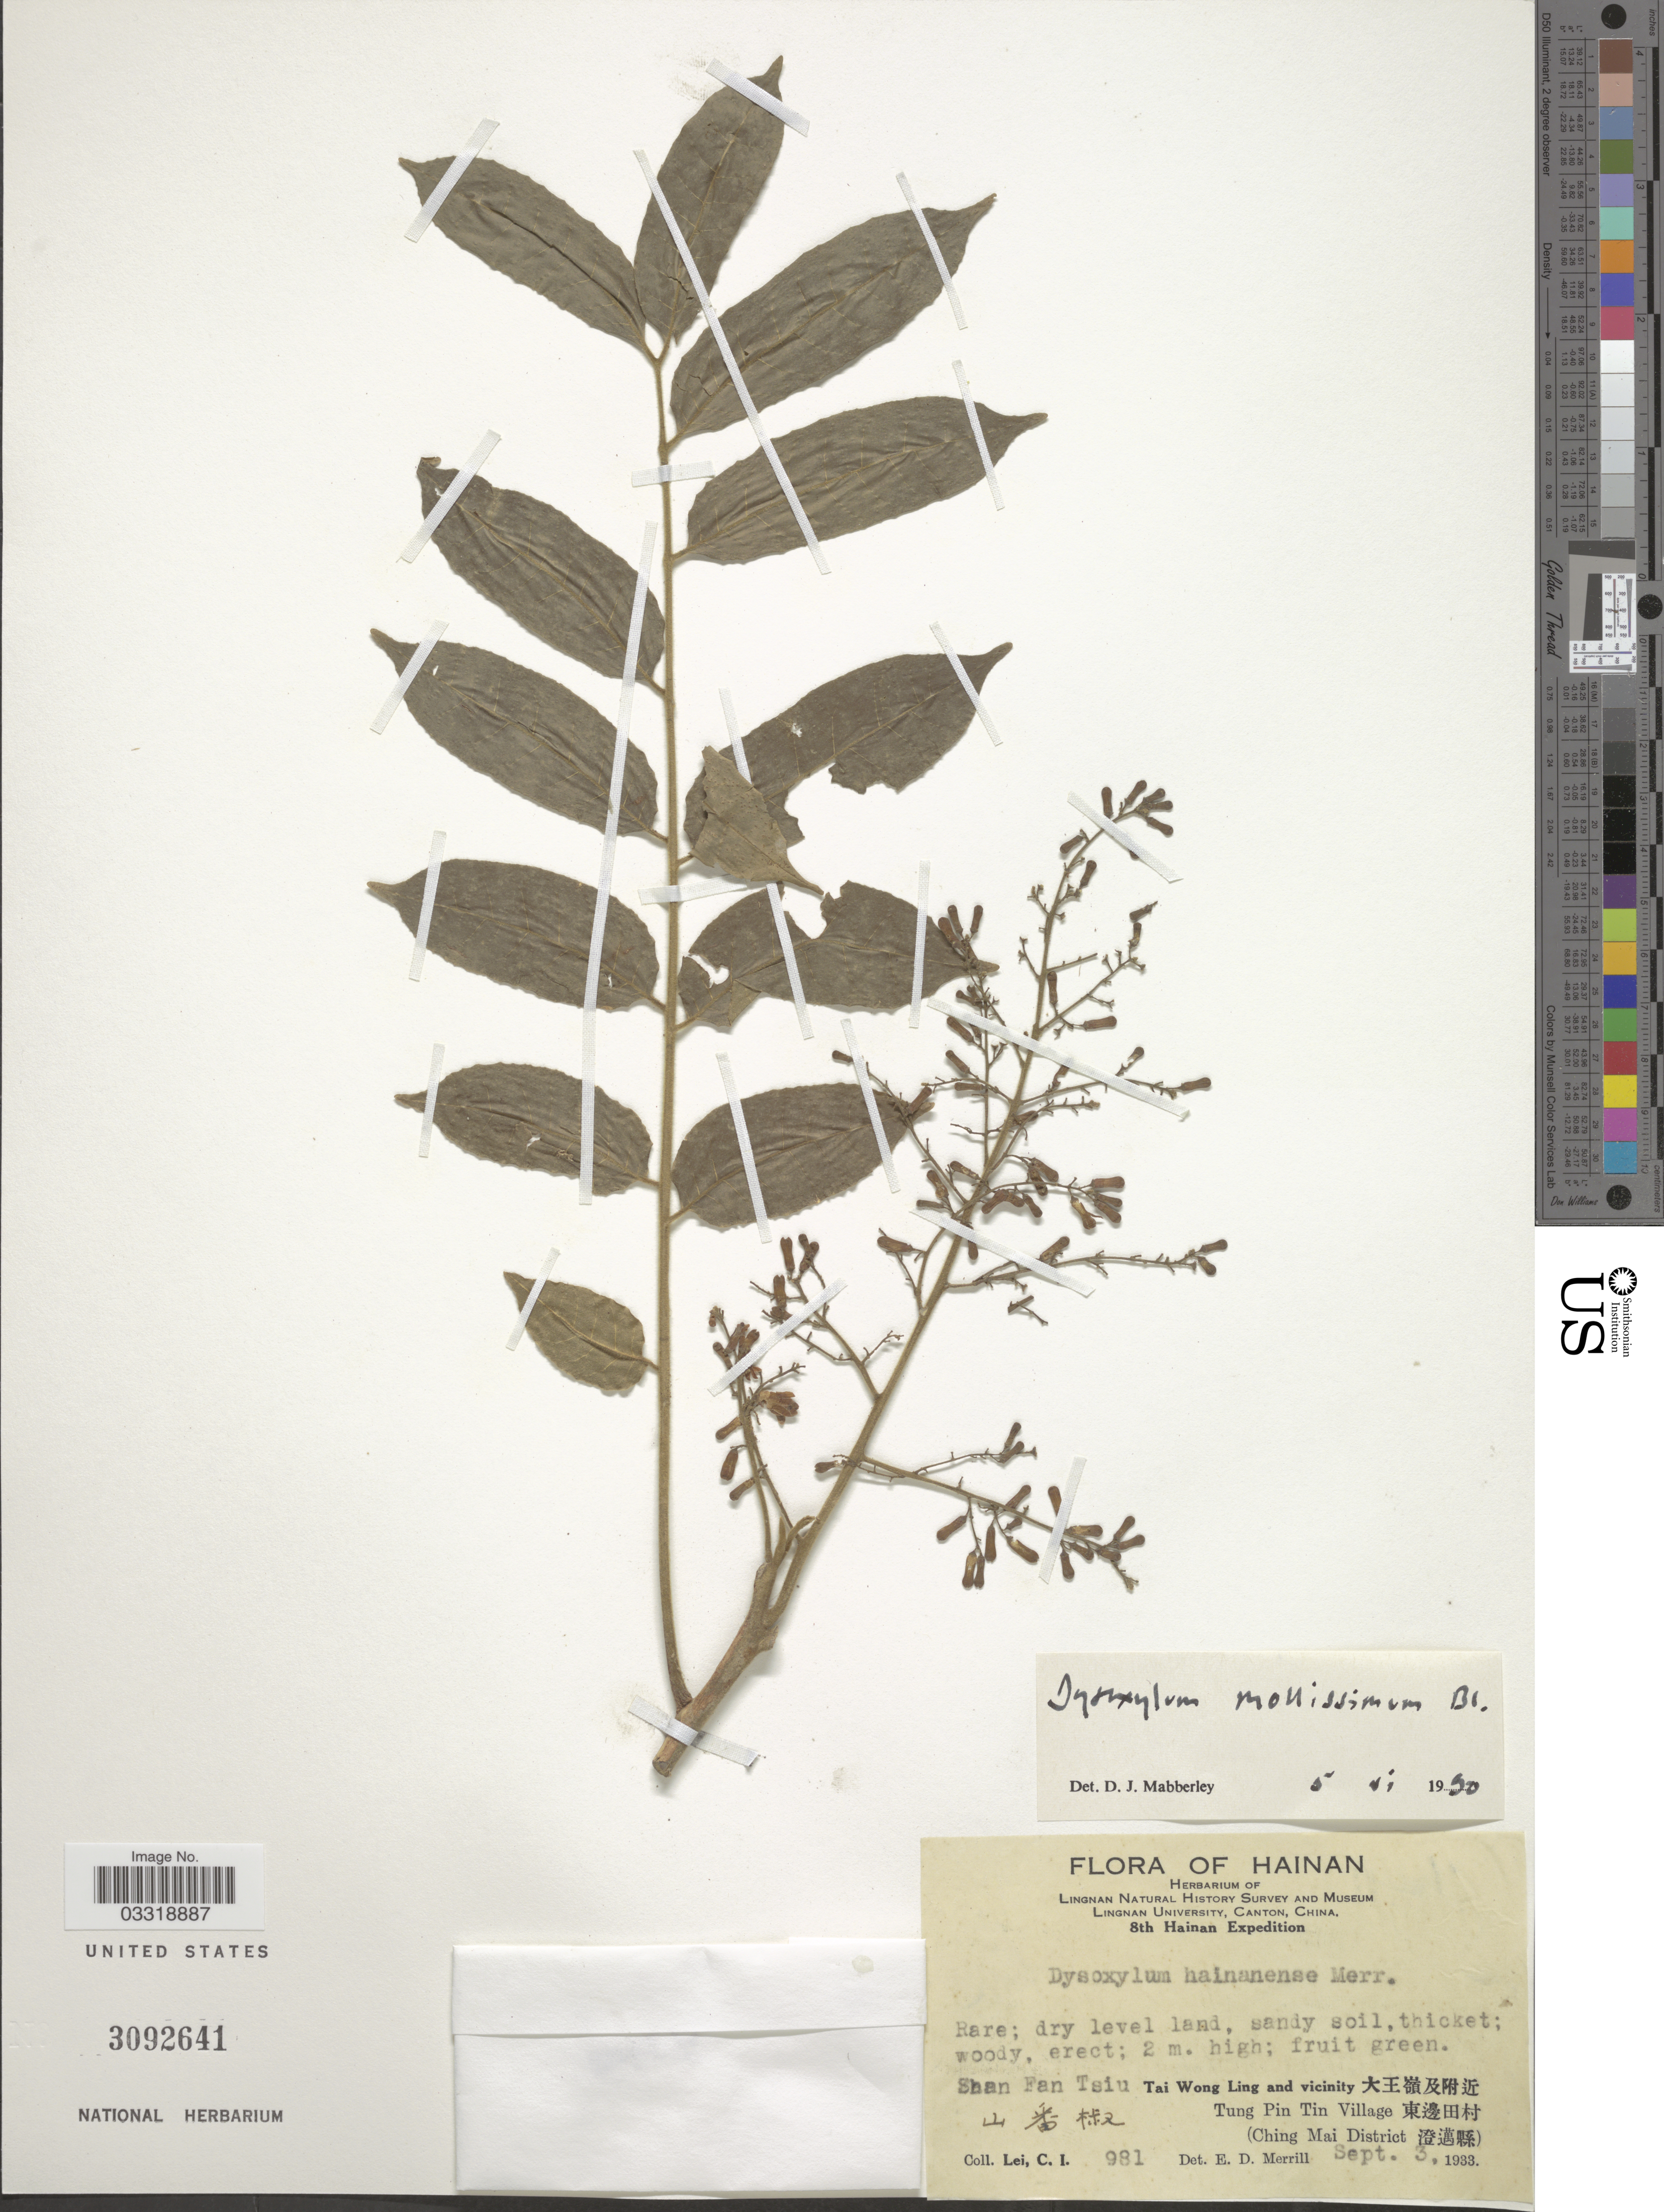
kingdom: Plantae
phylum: Tracheophyta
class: Magnoliopsida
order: Sapindales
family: Meliaceae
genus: Didymocheton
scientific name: Didymocheton mollissimus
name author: (Spreng.) Mabb.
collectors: C. I. Lei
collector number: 981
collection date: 1933-09-03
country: China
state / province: Hainan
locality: ShaFan Tsiu Tai Wong Ling and vicinity Tung Pin Tin Village (Ching Mai District).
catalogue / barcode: US 3092641